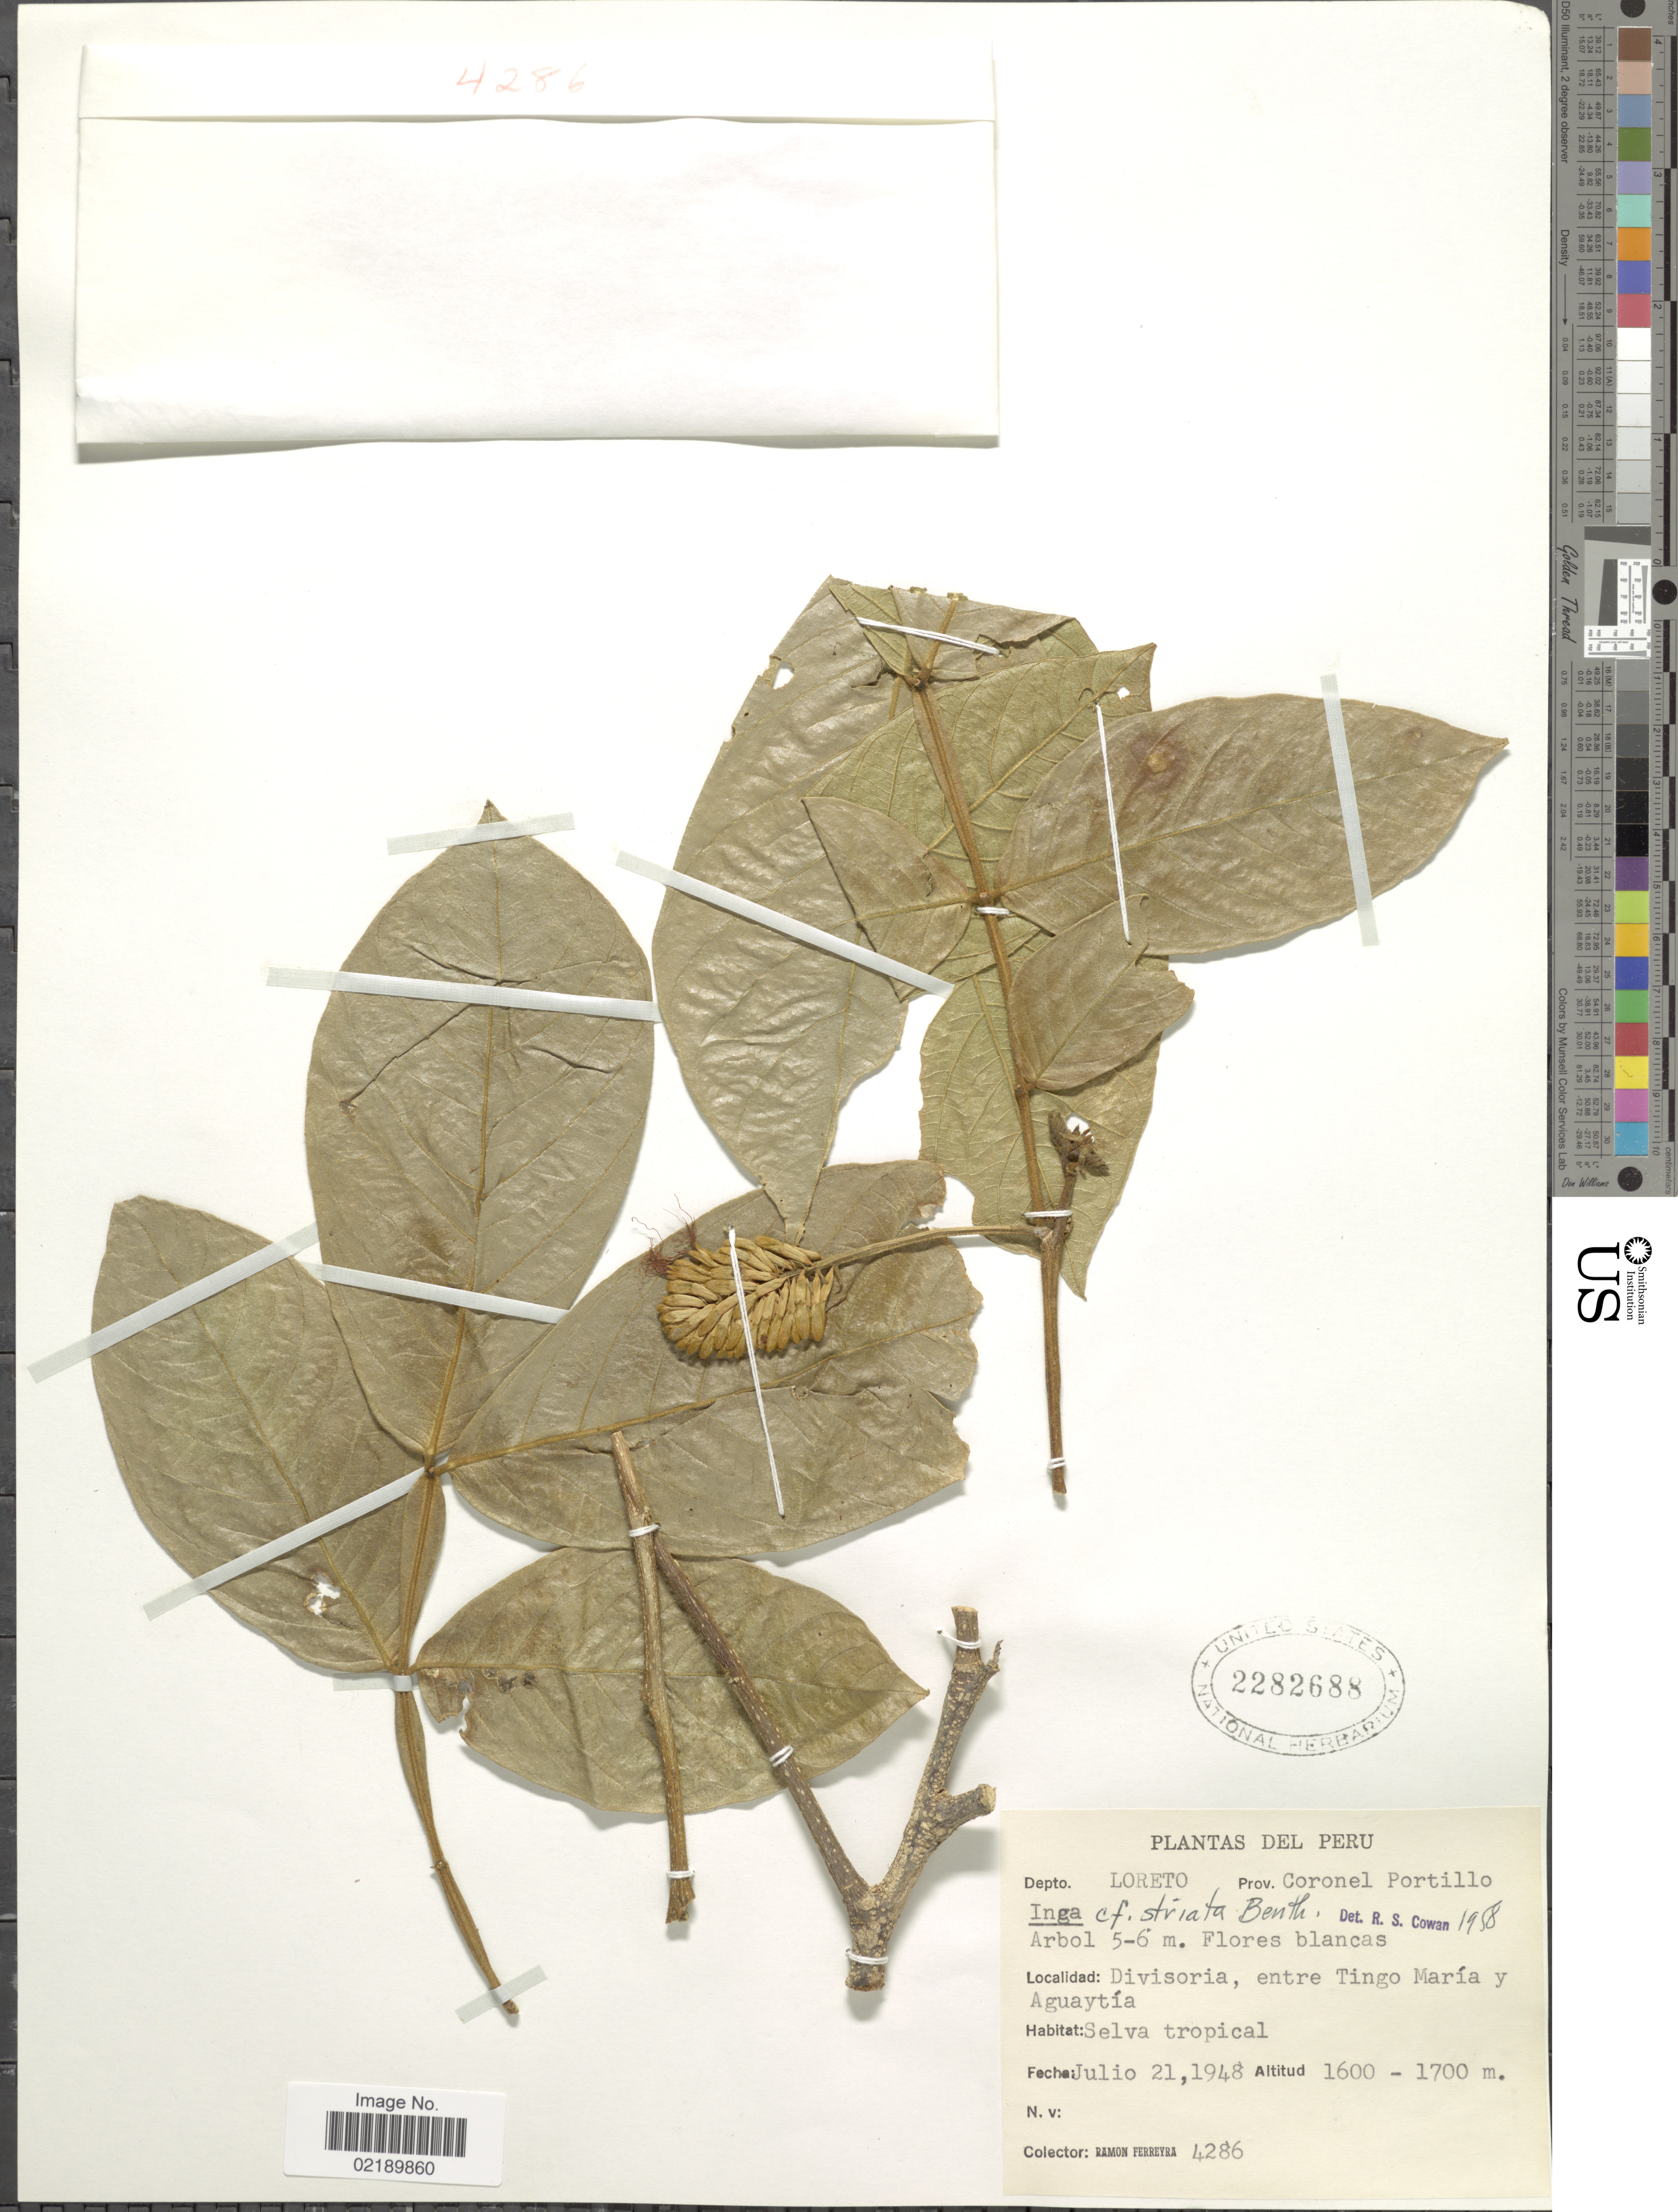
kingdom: Plantae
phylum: Tracheophyta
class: Magnoliopsida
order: Fabales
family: Fabaceae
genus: Inga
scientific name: Inga striata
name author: Benth.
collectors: R. A. Ferreyra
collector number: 4286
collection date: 1948-07-21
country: Peru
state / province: Loreto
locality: Prov. Coronel Portillo, Divisoria, entre Tingo Maria y Aguaytia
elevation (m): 1600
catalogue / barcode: US 2282688